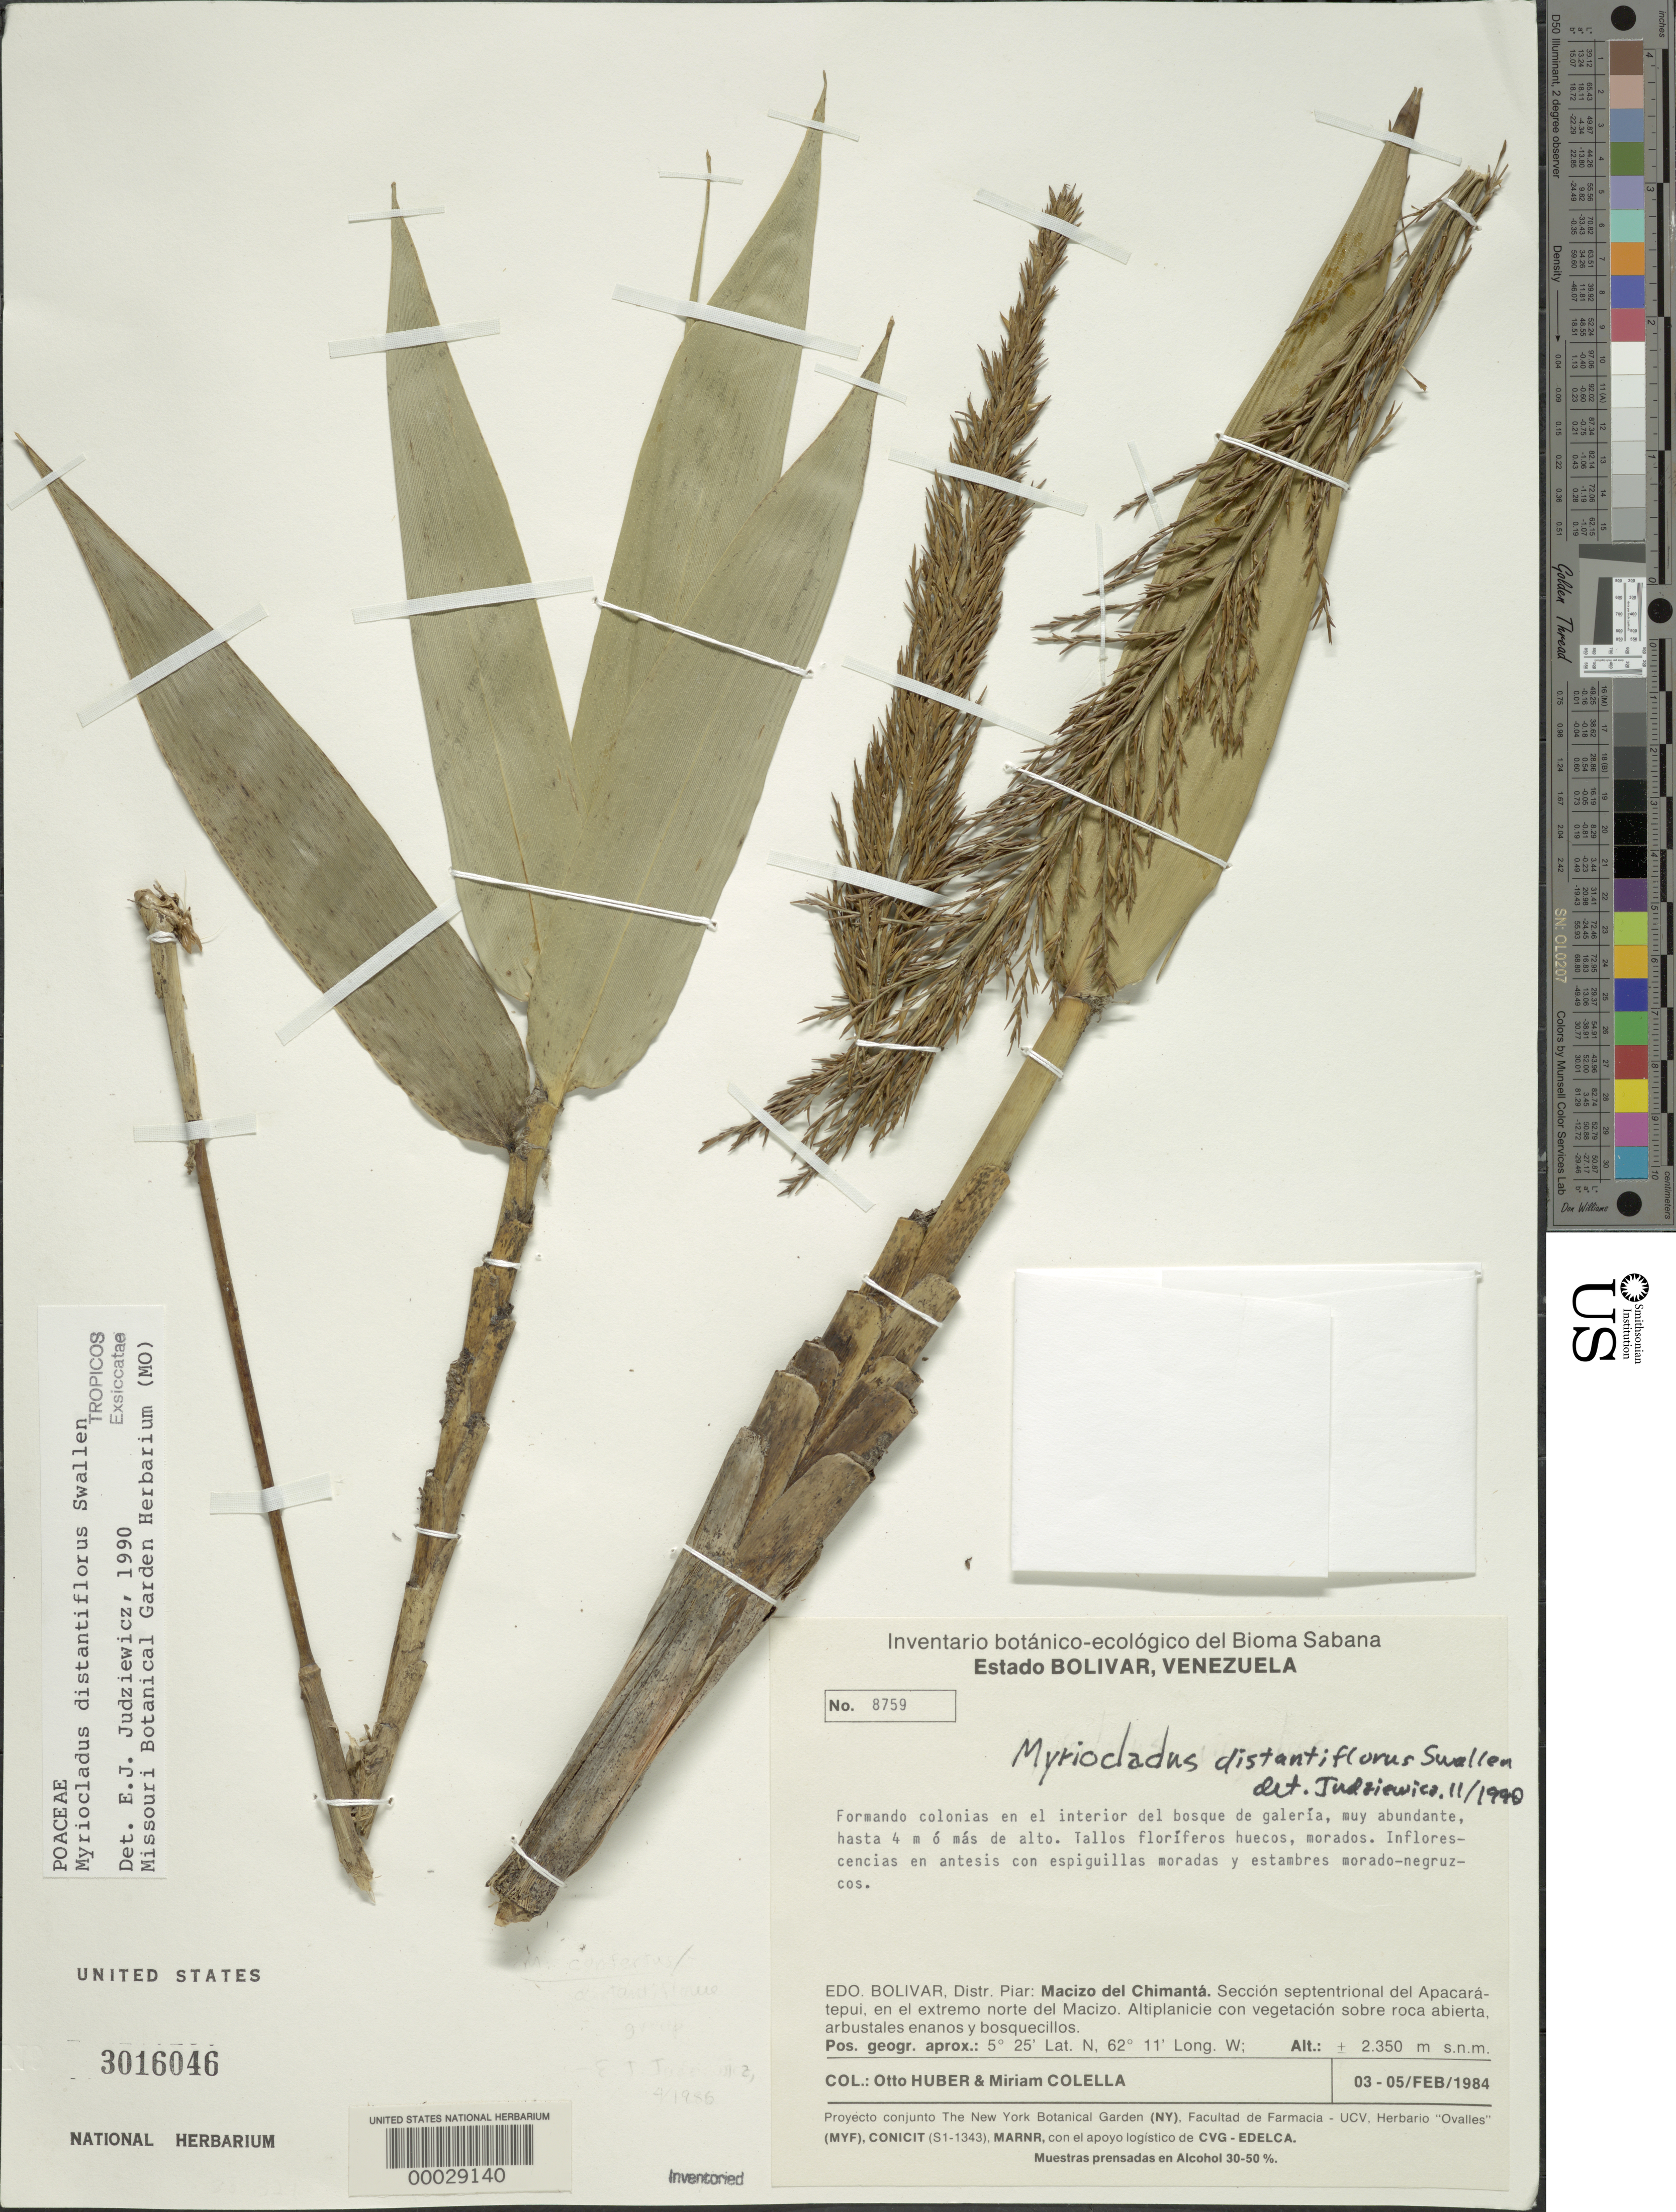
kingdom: Plantae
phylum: Tracheophyta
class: Liliopsida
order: Poales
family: Poaceae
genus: Myriocladus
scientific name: Myriocladus distantiflorus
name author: Swallen in Maguire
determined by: Judziewicz, E. J.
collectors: O. Huber & M. Colella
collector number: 8759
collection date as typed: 03 Feb 1984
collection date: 1984-02-03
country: Venezuela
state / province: Bolivar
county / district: Piar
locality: Macizo del chimanta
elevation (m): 2350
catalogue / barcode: US 3016046